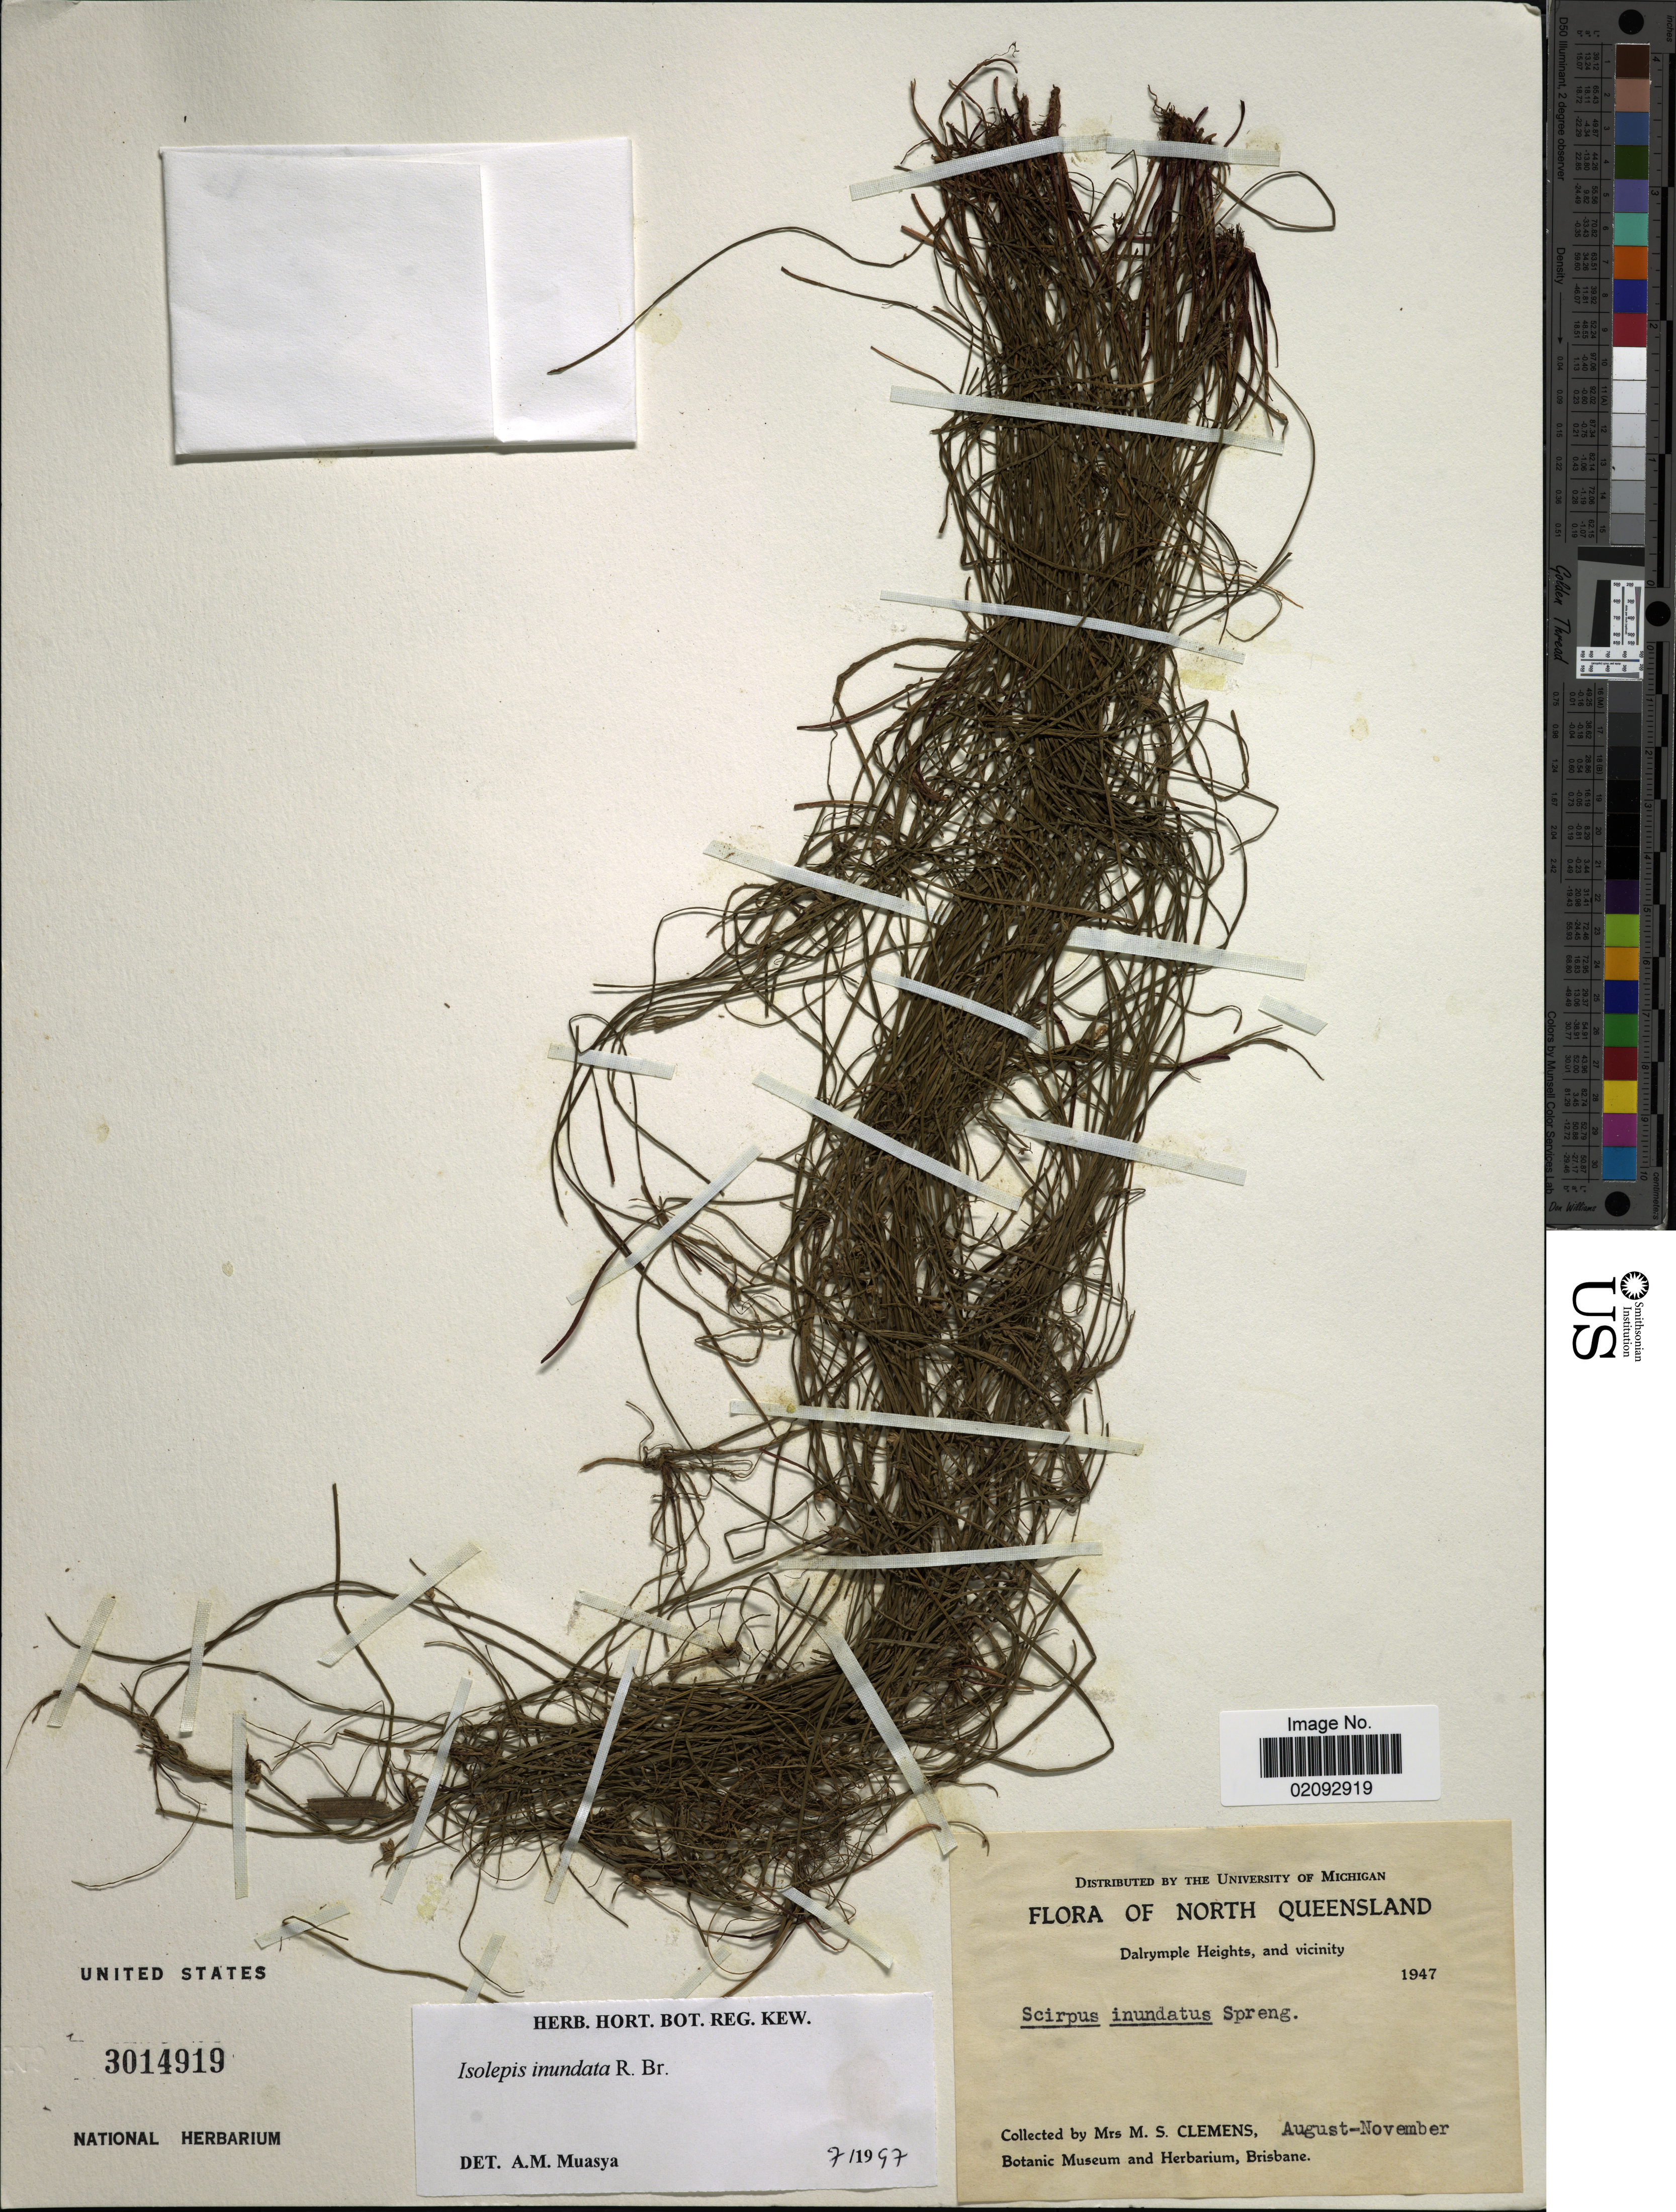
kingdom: Plantae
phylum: Tracheophyta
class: Liliopsida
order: Poales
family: Cyperaceae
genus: Isolepis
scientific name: Isolepis inundata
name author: R. Br.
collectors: M. S. Clemens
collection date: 1947-08/1947-11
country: Australia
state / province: Queensland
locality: North Queensland, Dalrymple Heights, and vicinity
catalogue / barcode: US 3014919